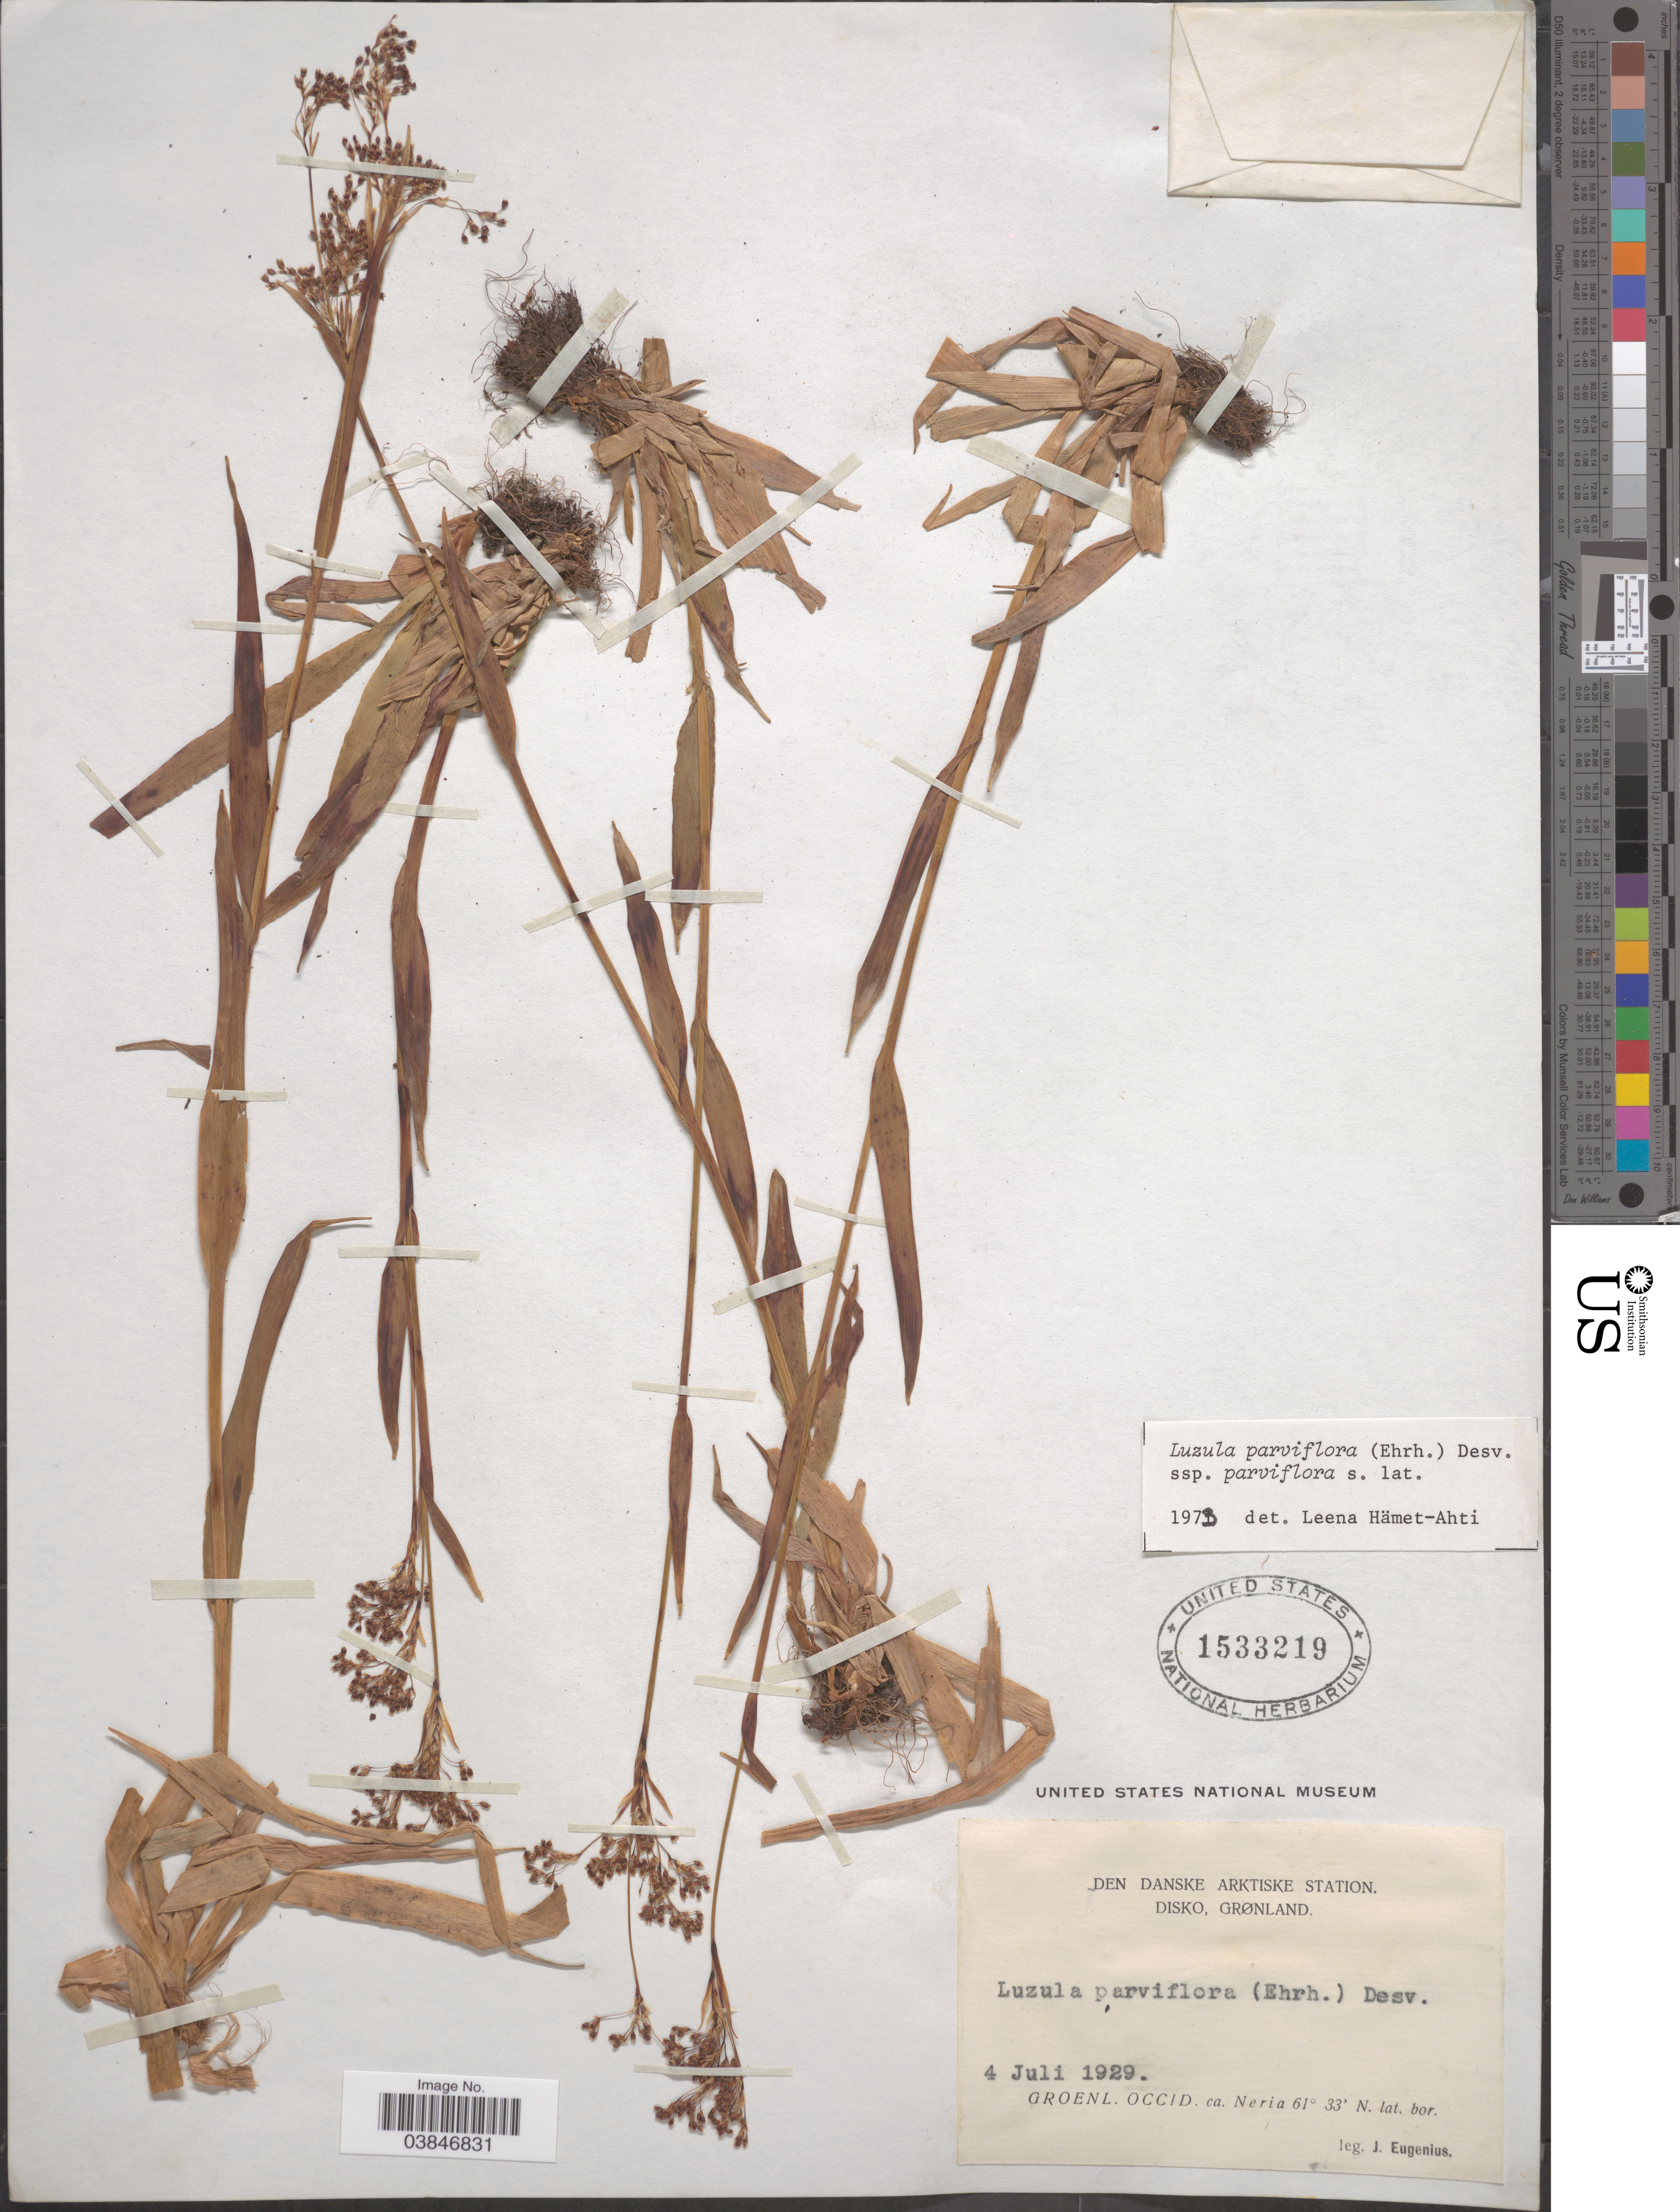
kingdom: Plantae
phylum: Tracheophyta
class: Liliopsida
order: Poales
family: Juncaceae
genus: Luzula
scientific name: Luzula parviflora subsp. parviflora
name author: (Ehrh.) Desv.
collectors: J. Eugenius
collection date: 1929-07-04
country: Greenland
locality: Den Danske Arktiske Station. Disko, Grønland. Groenl. Occid. ca. Neria.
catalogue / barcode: US 1533219